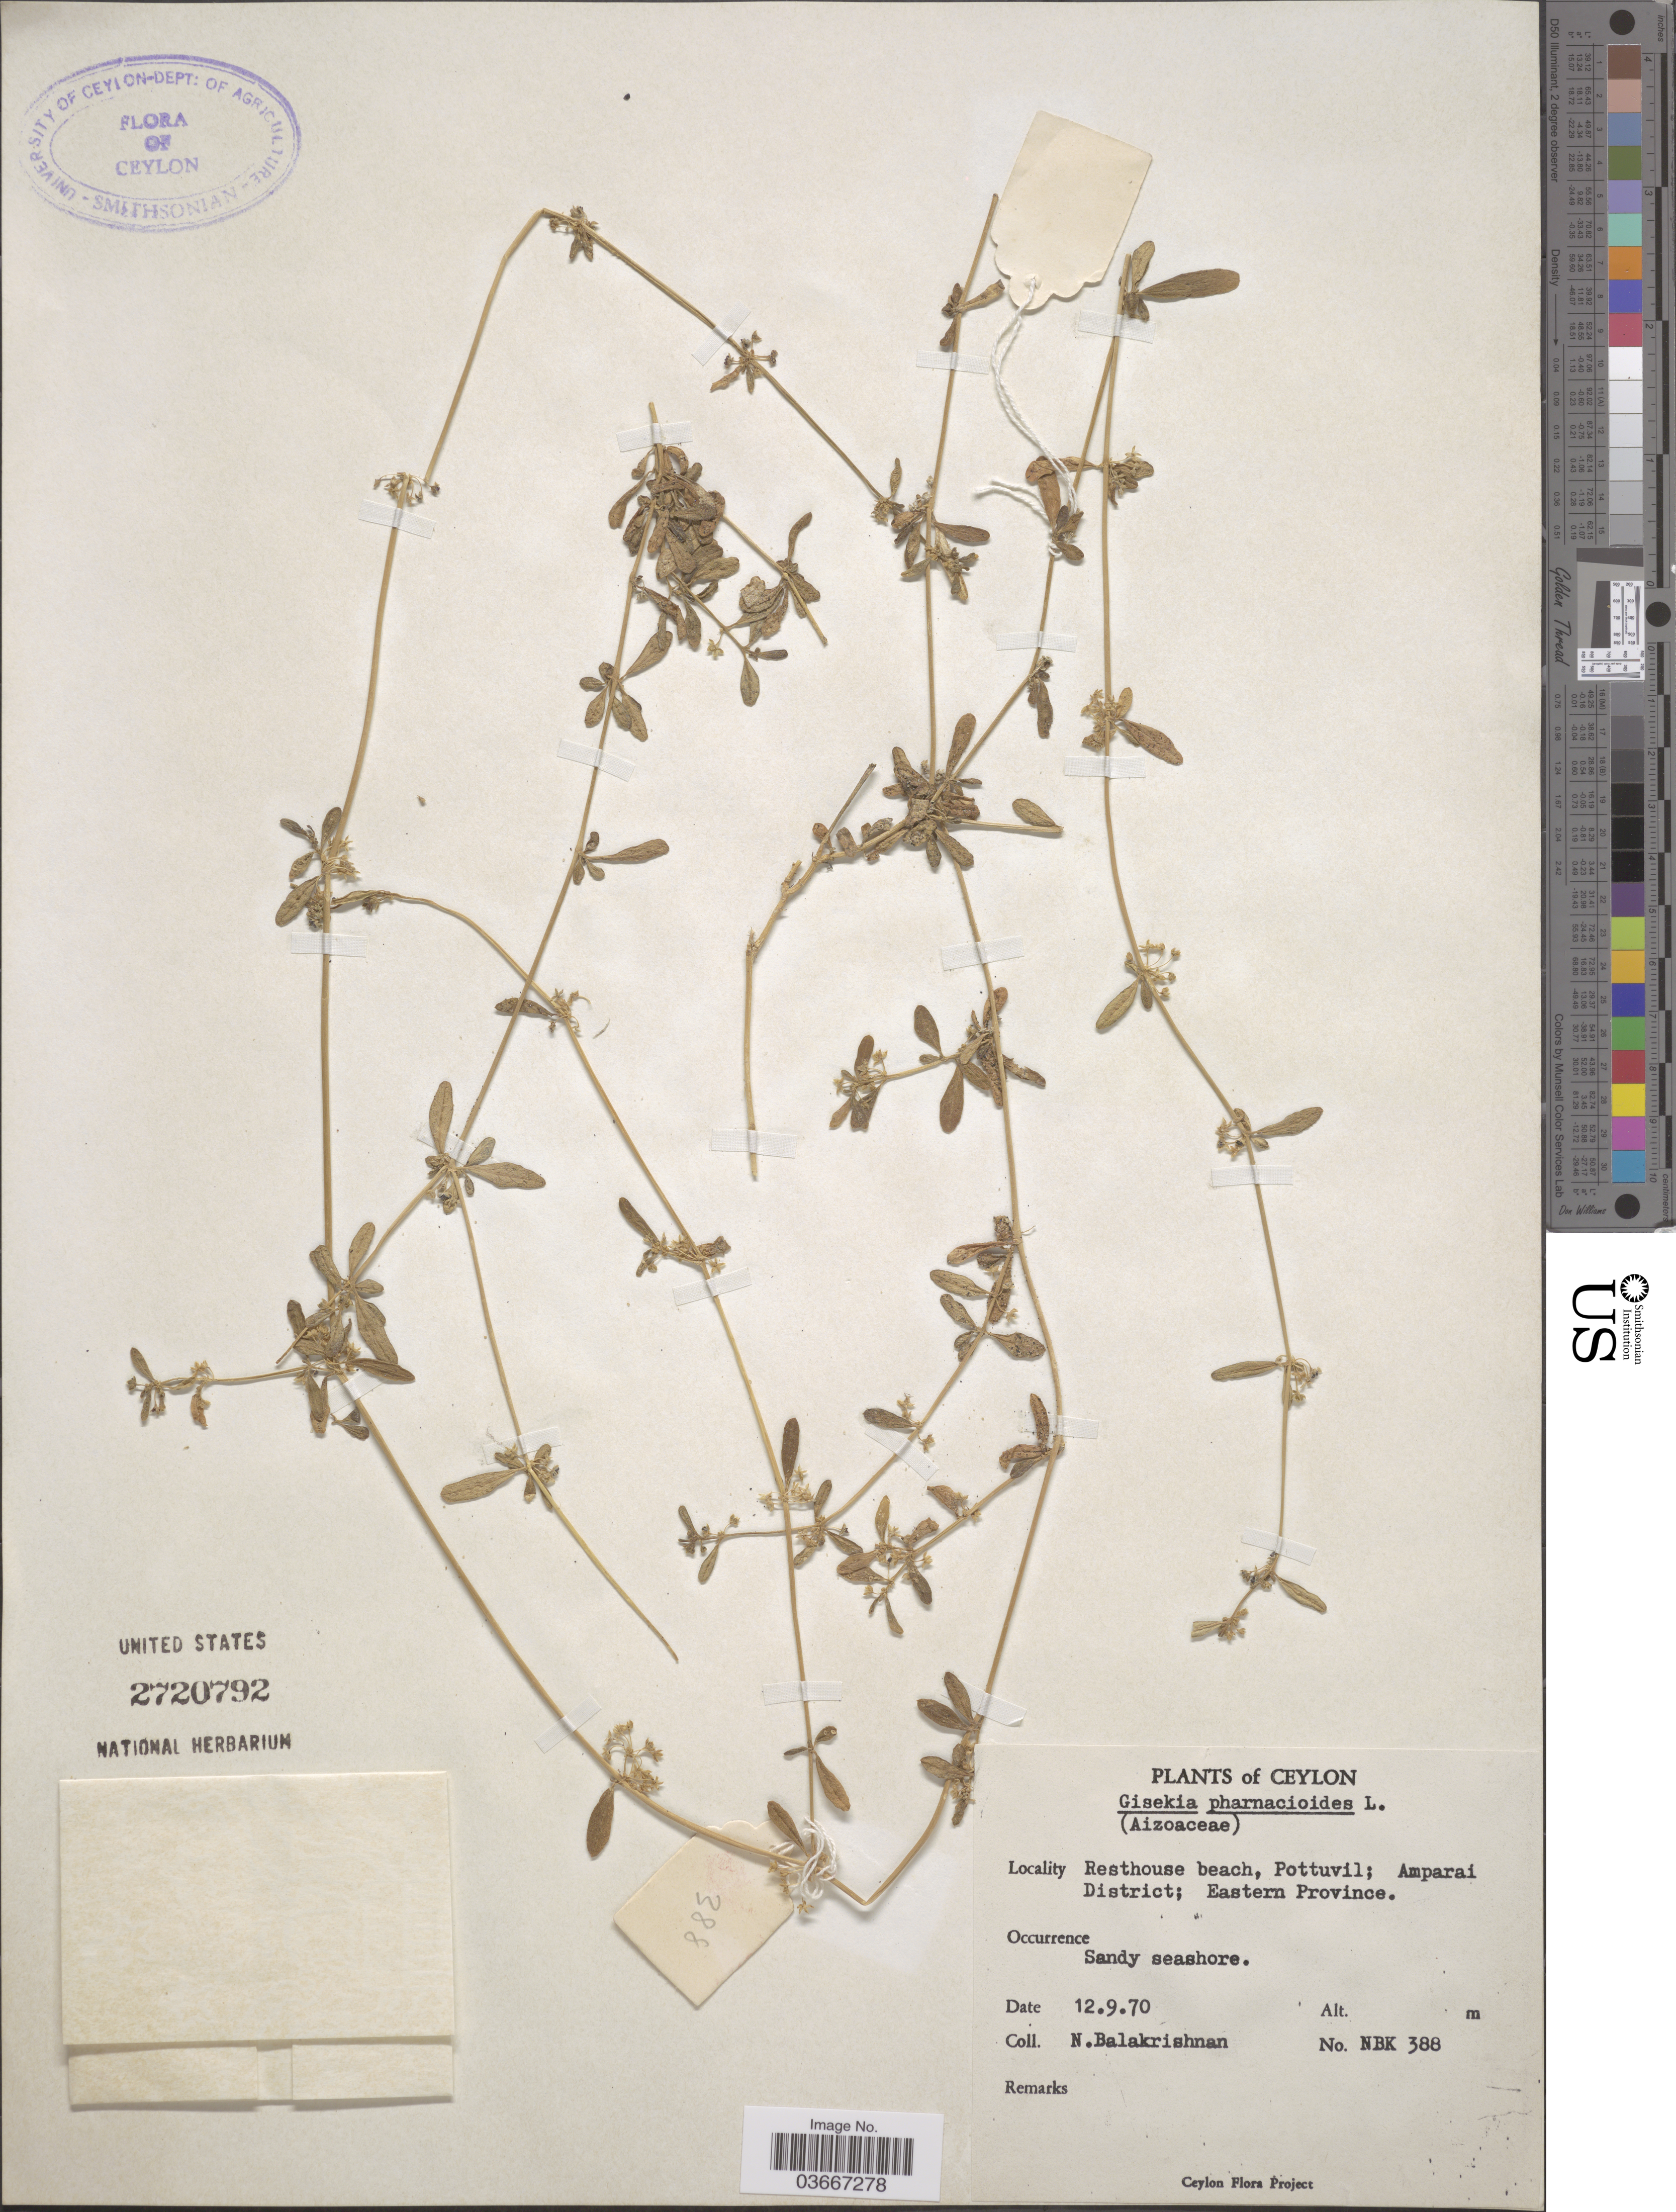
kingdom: Plantae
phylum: Tracheophyta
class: Magnoliopsida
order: Caryophyllales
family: Gisekiaceae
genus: Gisekia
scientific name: Gisekia sp.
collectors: N. Balakrishnan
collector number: NBK 388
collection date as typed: Transcribed d/m/y: 12/9/70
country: Sri Lanka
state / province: Eastern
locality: Ceylon. Resthouse beach, Pottuvil; Amparai District.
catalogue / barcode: US 2720792